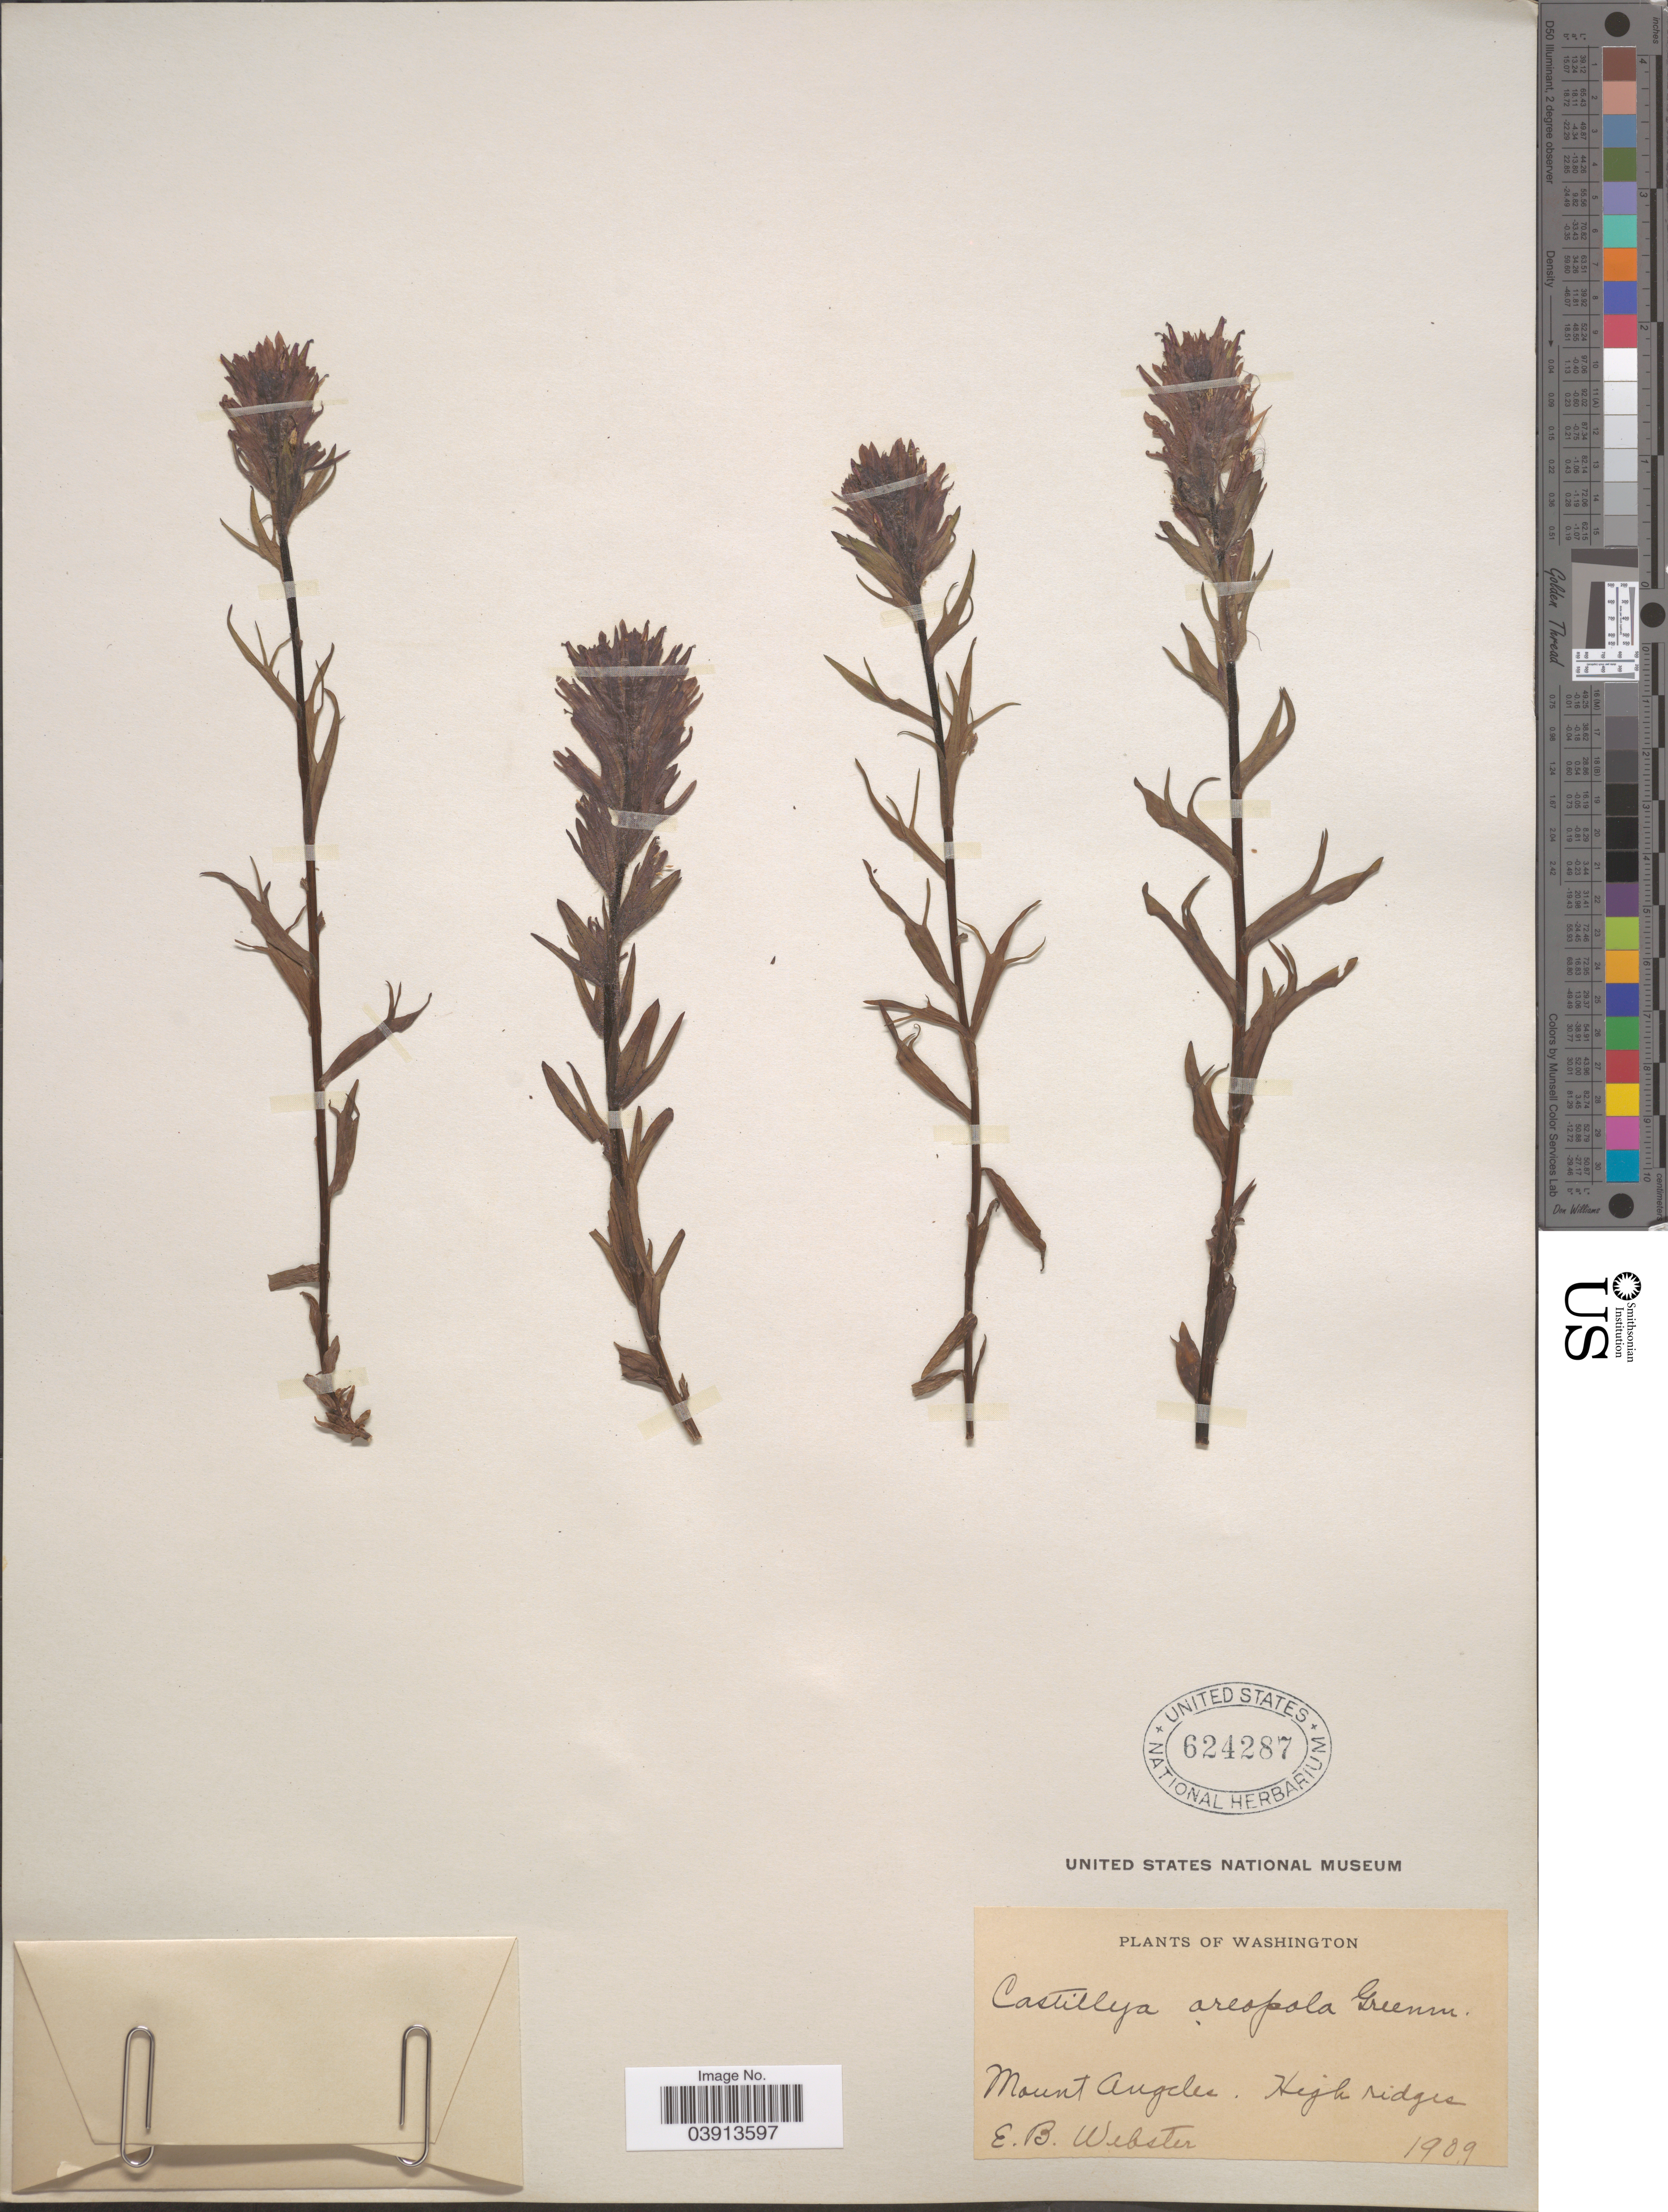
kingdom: Plantae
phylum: Tracheophyta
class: Magnoliopsida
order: Lamiales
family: Orobanchaceae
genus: Castilleja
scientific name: Castilleja parviflora var. oreopola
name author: (Greenm.) Ownbey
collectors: E. B. Webster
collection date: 1909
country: United States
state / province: Washington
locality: Mount Angeles.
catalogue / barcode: US 624287